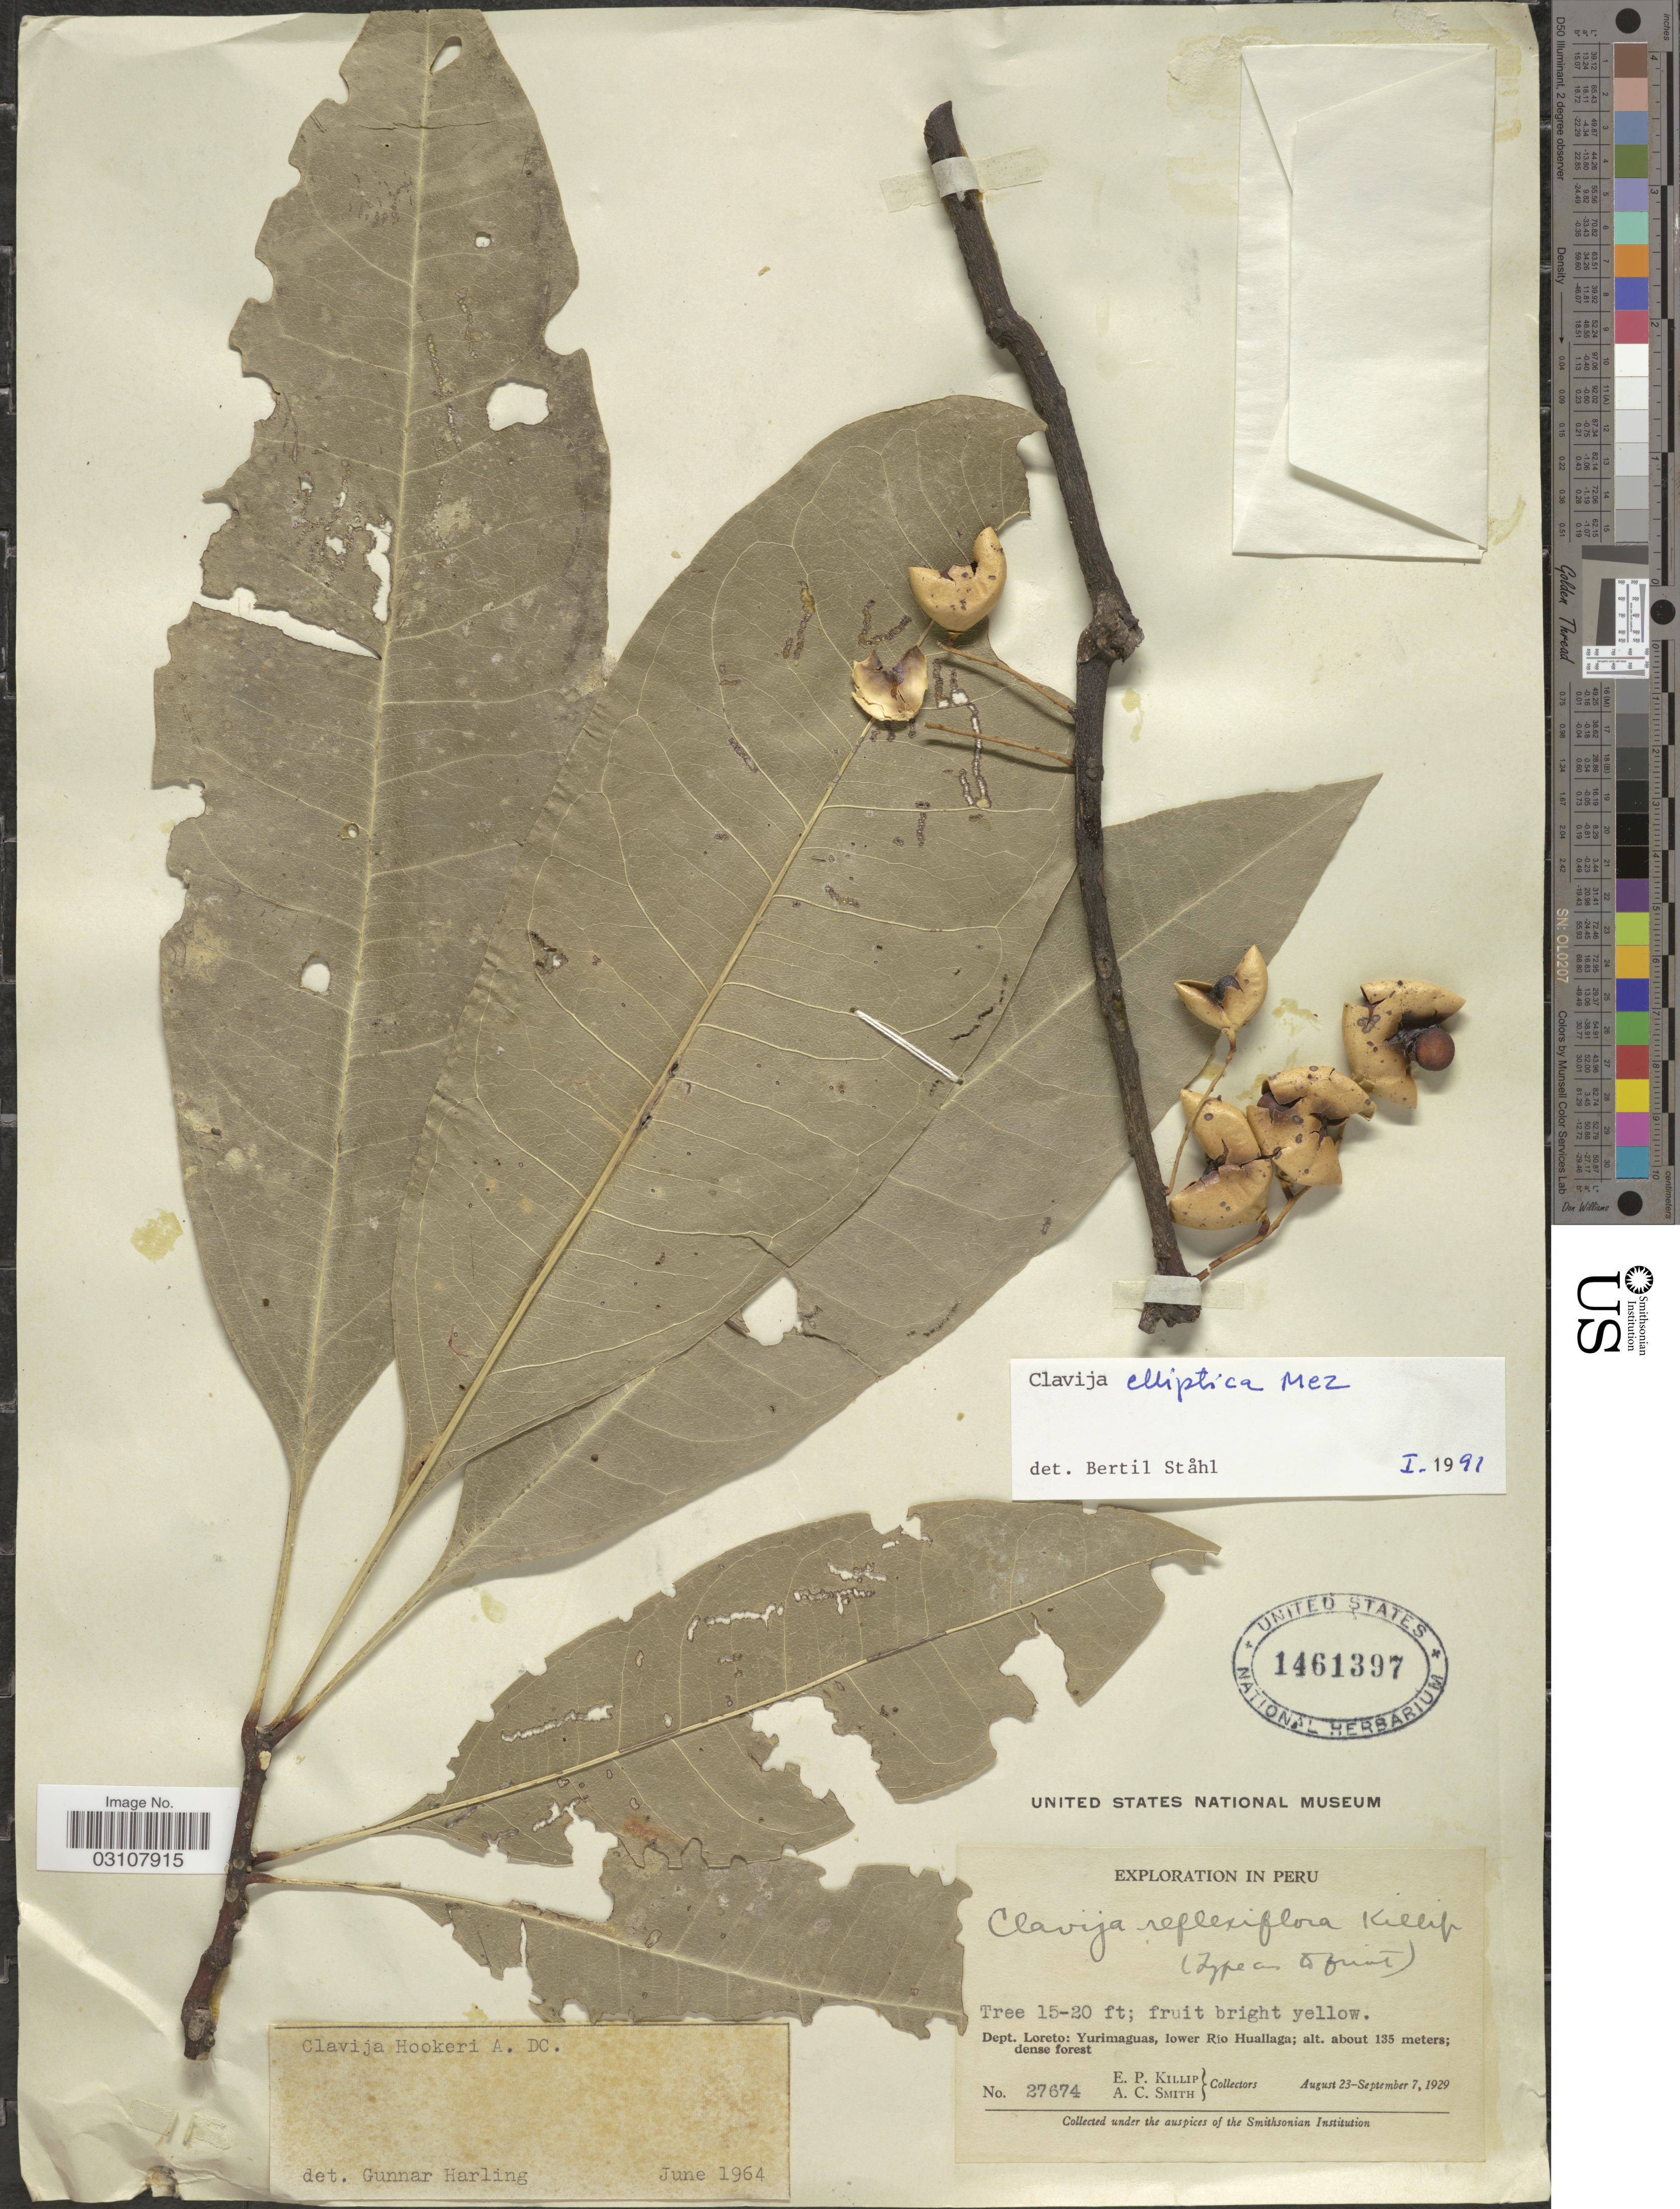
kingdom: Plantae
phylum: Tracheophyta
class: Magnoliopsida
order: Ericales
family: Primulaceae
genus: Clavija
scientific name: Clavija elliptica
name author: Mez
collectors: E. P. Killip & A. C. Smith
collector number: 27674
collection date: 1929-08-23/1929-09-07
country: Peru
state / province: Loreto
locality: Dept. Loreto: Yurimaguas, lower Rio Huallaga.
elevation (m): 135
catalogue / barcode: US 1461397